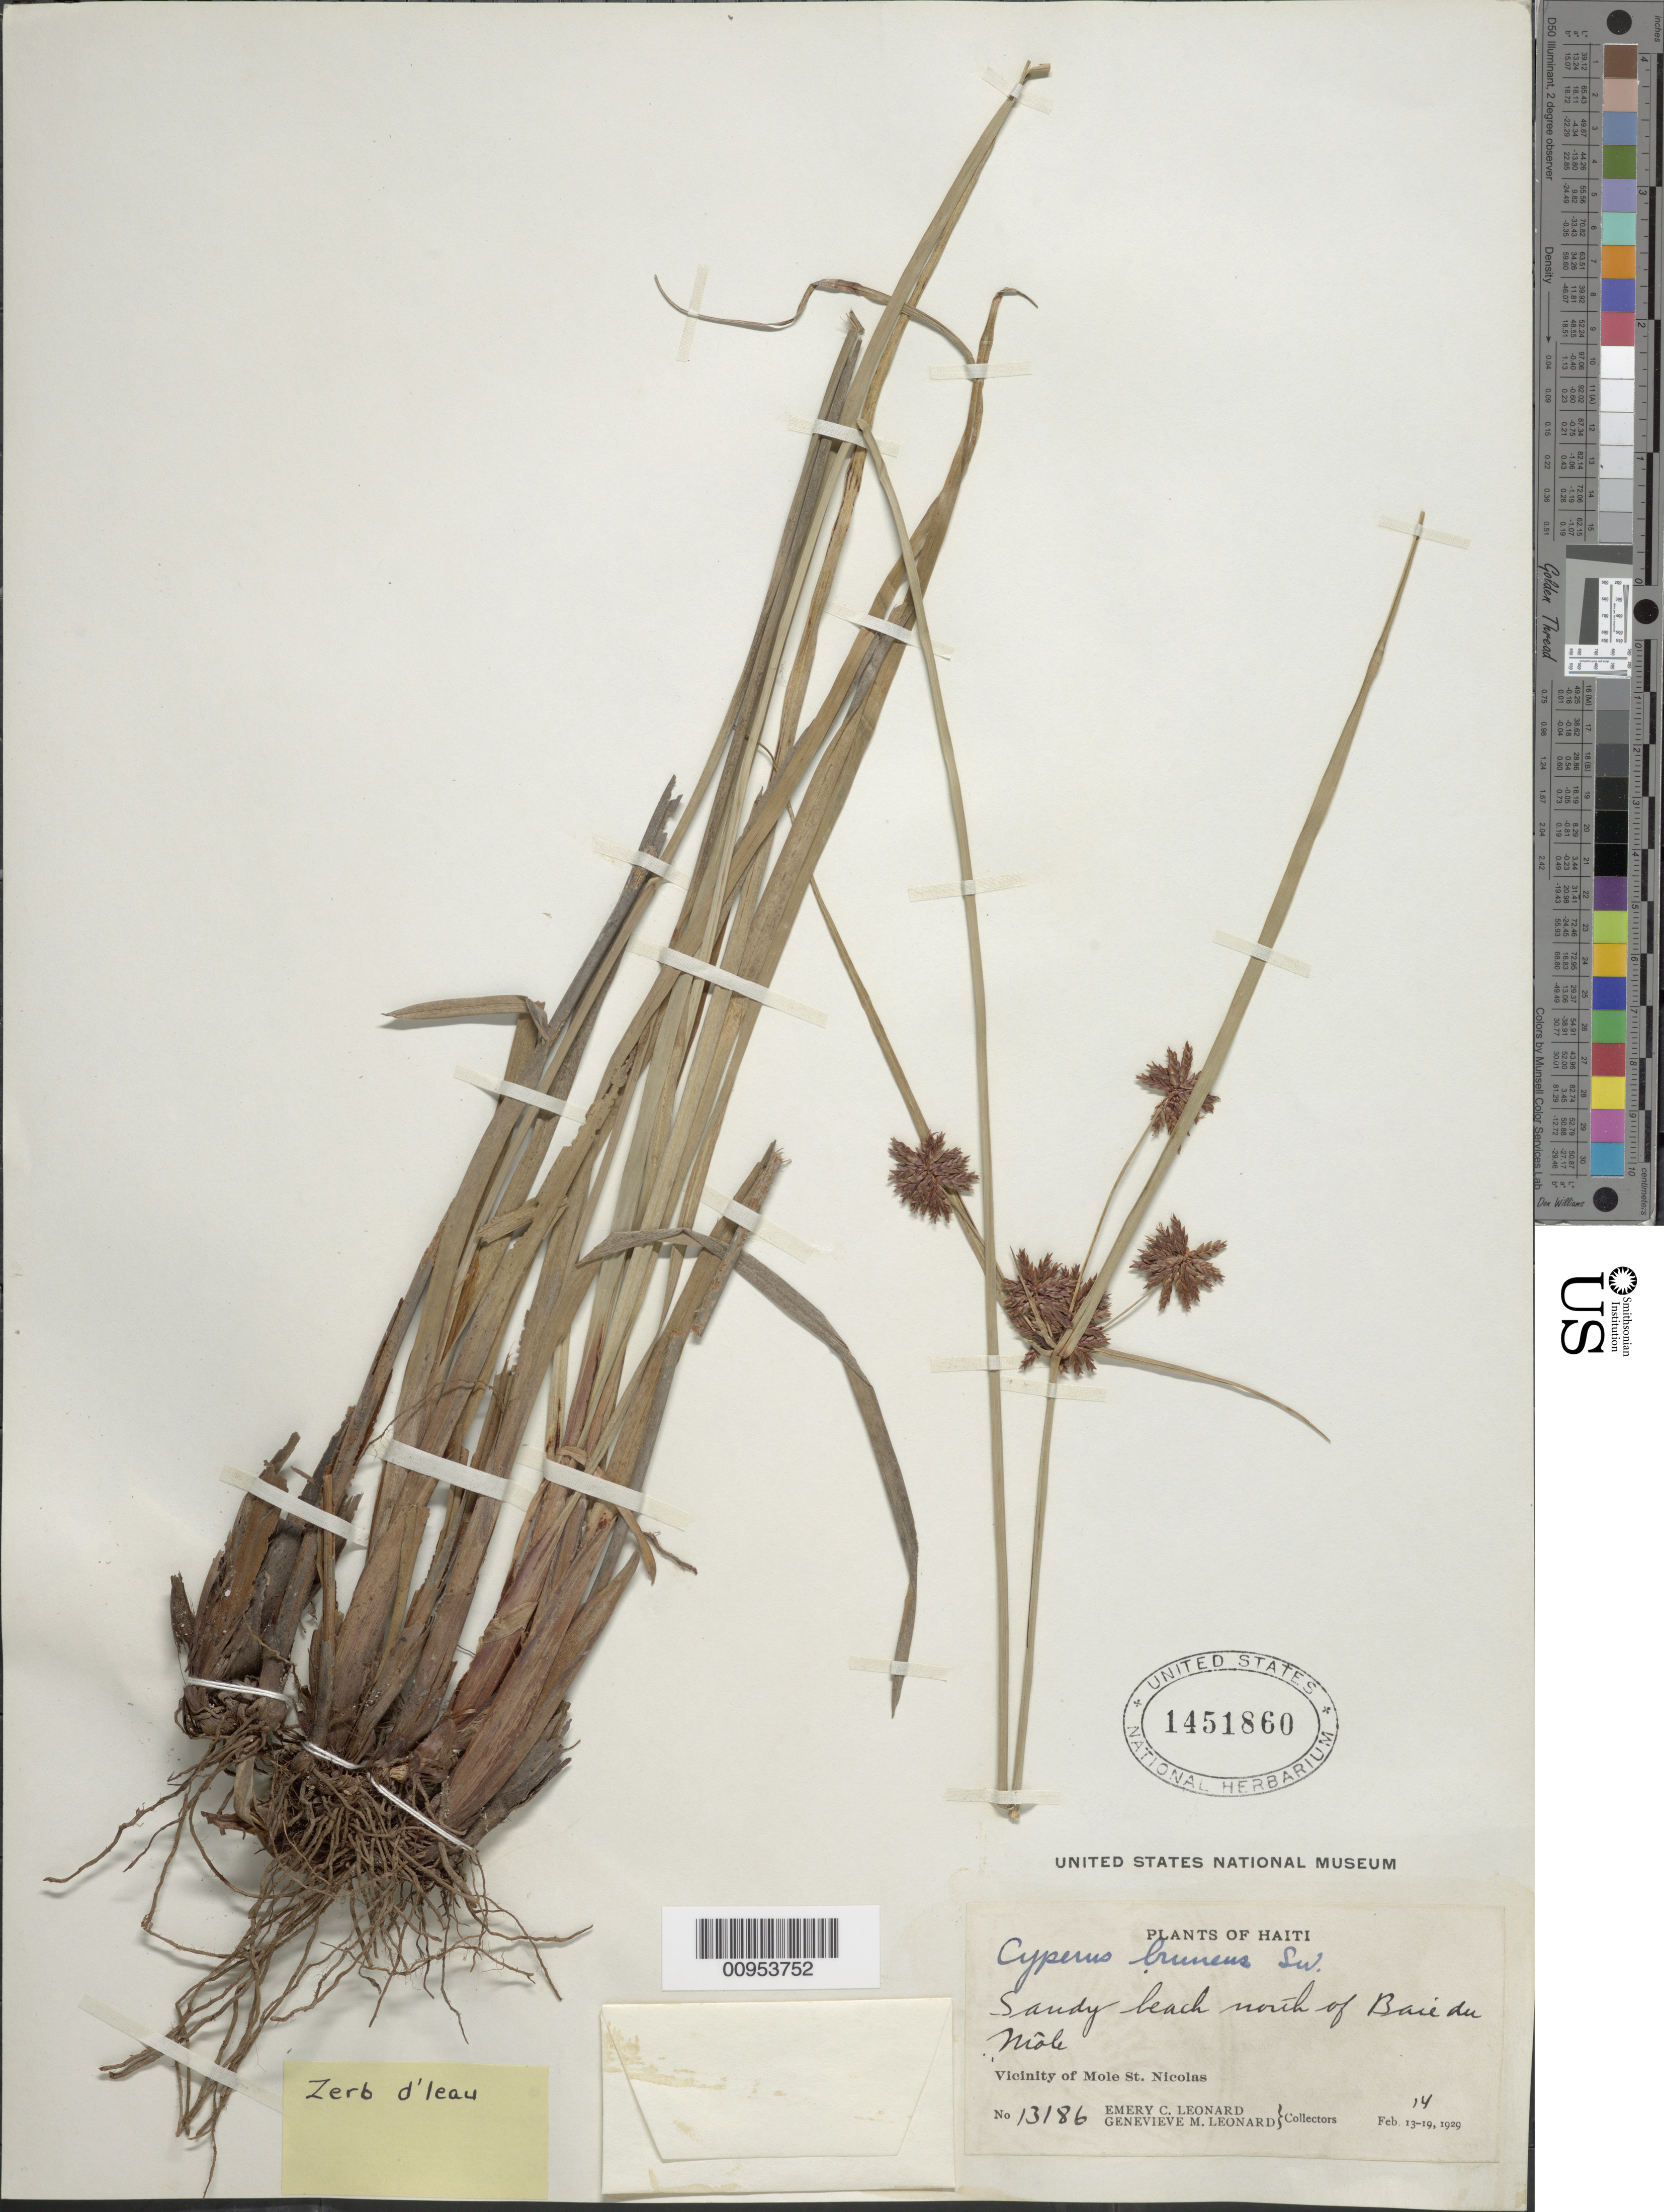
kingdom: Plantae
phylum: Tracheophyta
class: Liliopsida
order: Poales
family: Cyperaceae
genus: Cyperus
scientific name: Cyperus brunneus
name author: Sw.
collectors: E. C. Leonard & G. M. Leonard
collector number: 13186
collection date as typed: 14 Feb 1929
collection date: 1929-02-14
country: Haiti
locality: Vicinity of Mole St. Nicolas, beach N of Baie du Môle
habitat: Sandy beach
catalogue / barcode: US 1451860